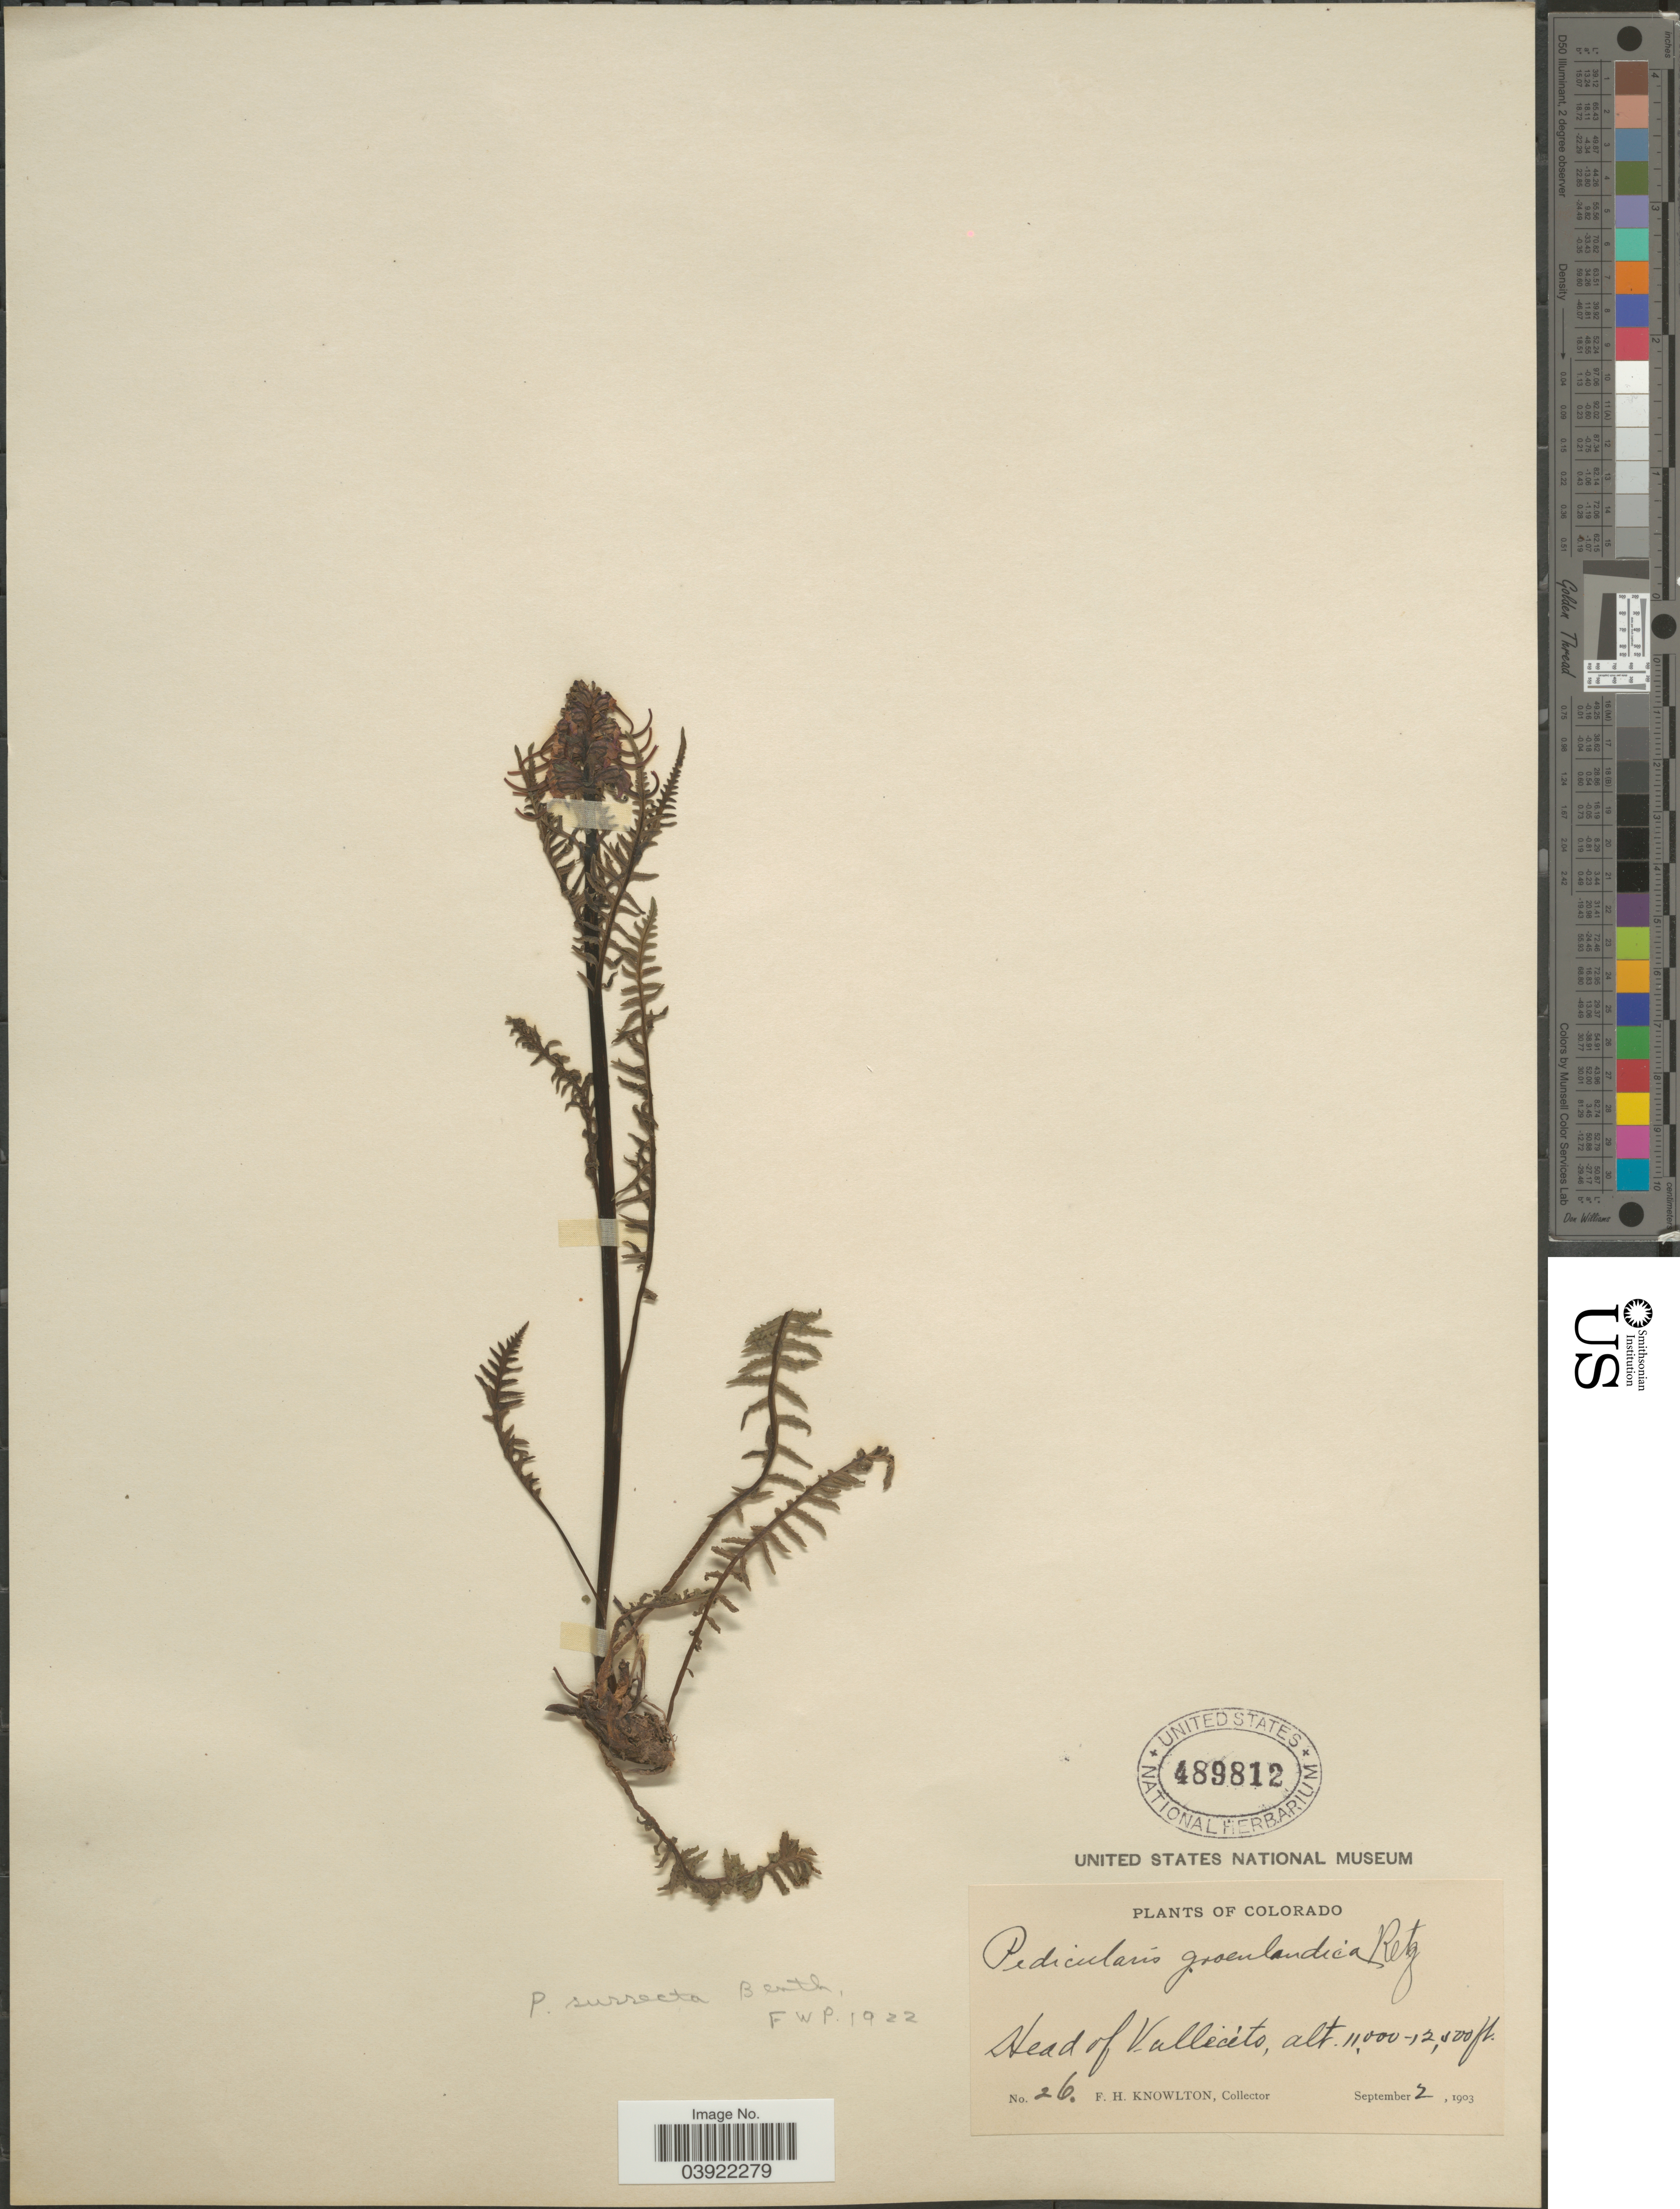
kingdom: Plantae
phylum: Tracheophyta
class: Magnoliopsida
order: Lamiales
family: Orobanchaceae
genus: Pedicularis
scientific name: Pedicularis groenlandica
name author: Retz.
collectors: F. H. Knowlton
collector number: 26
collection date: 1903-09-02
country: United States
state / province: Colorado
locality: Head of Vallecito.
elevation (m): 3353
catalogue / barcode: US 489812